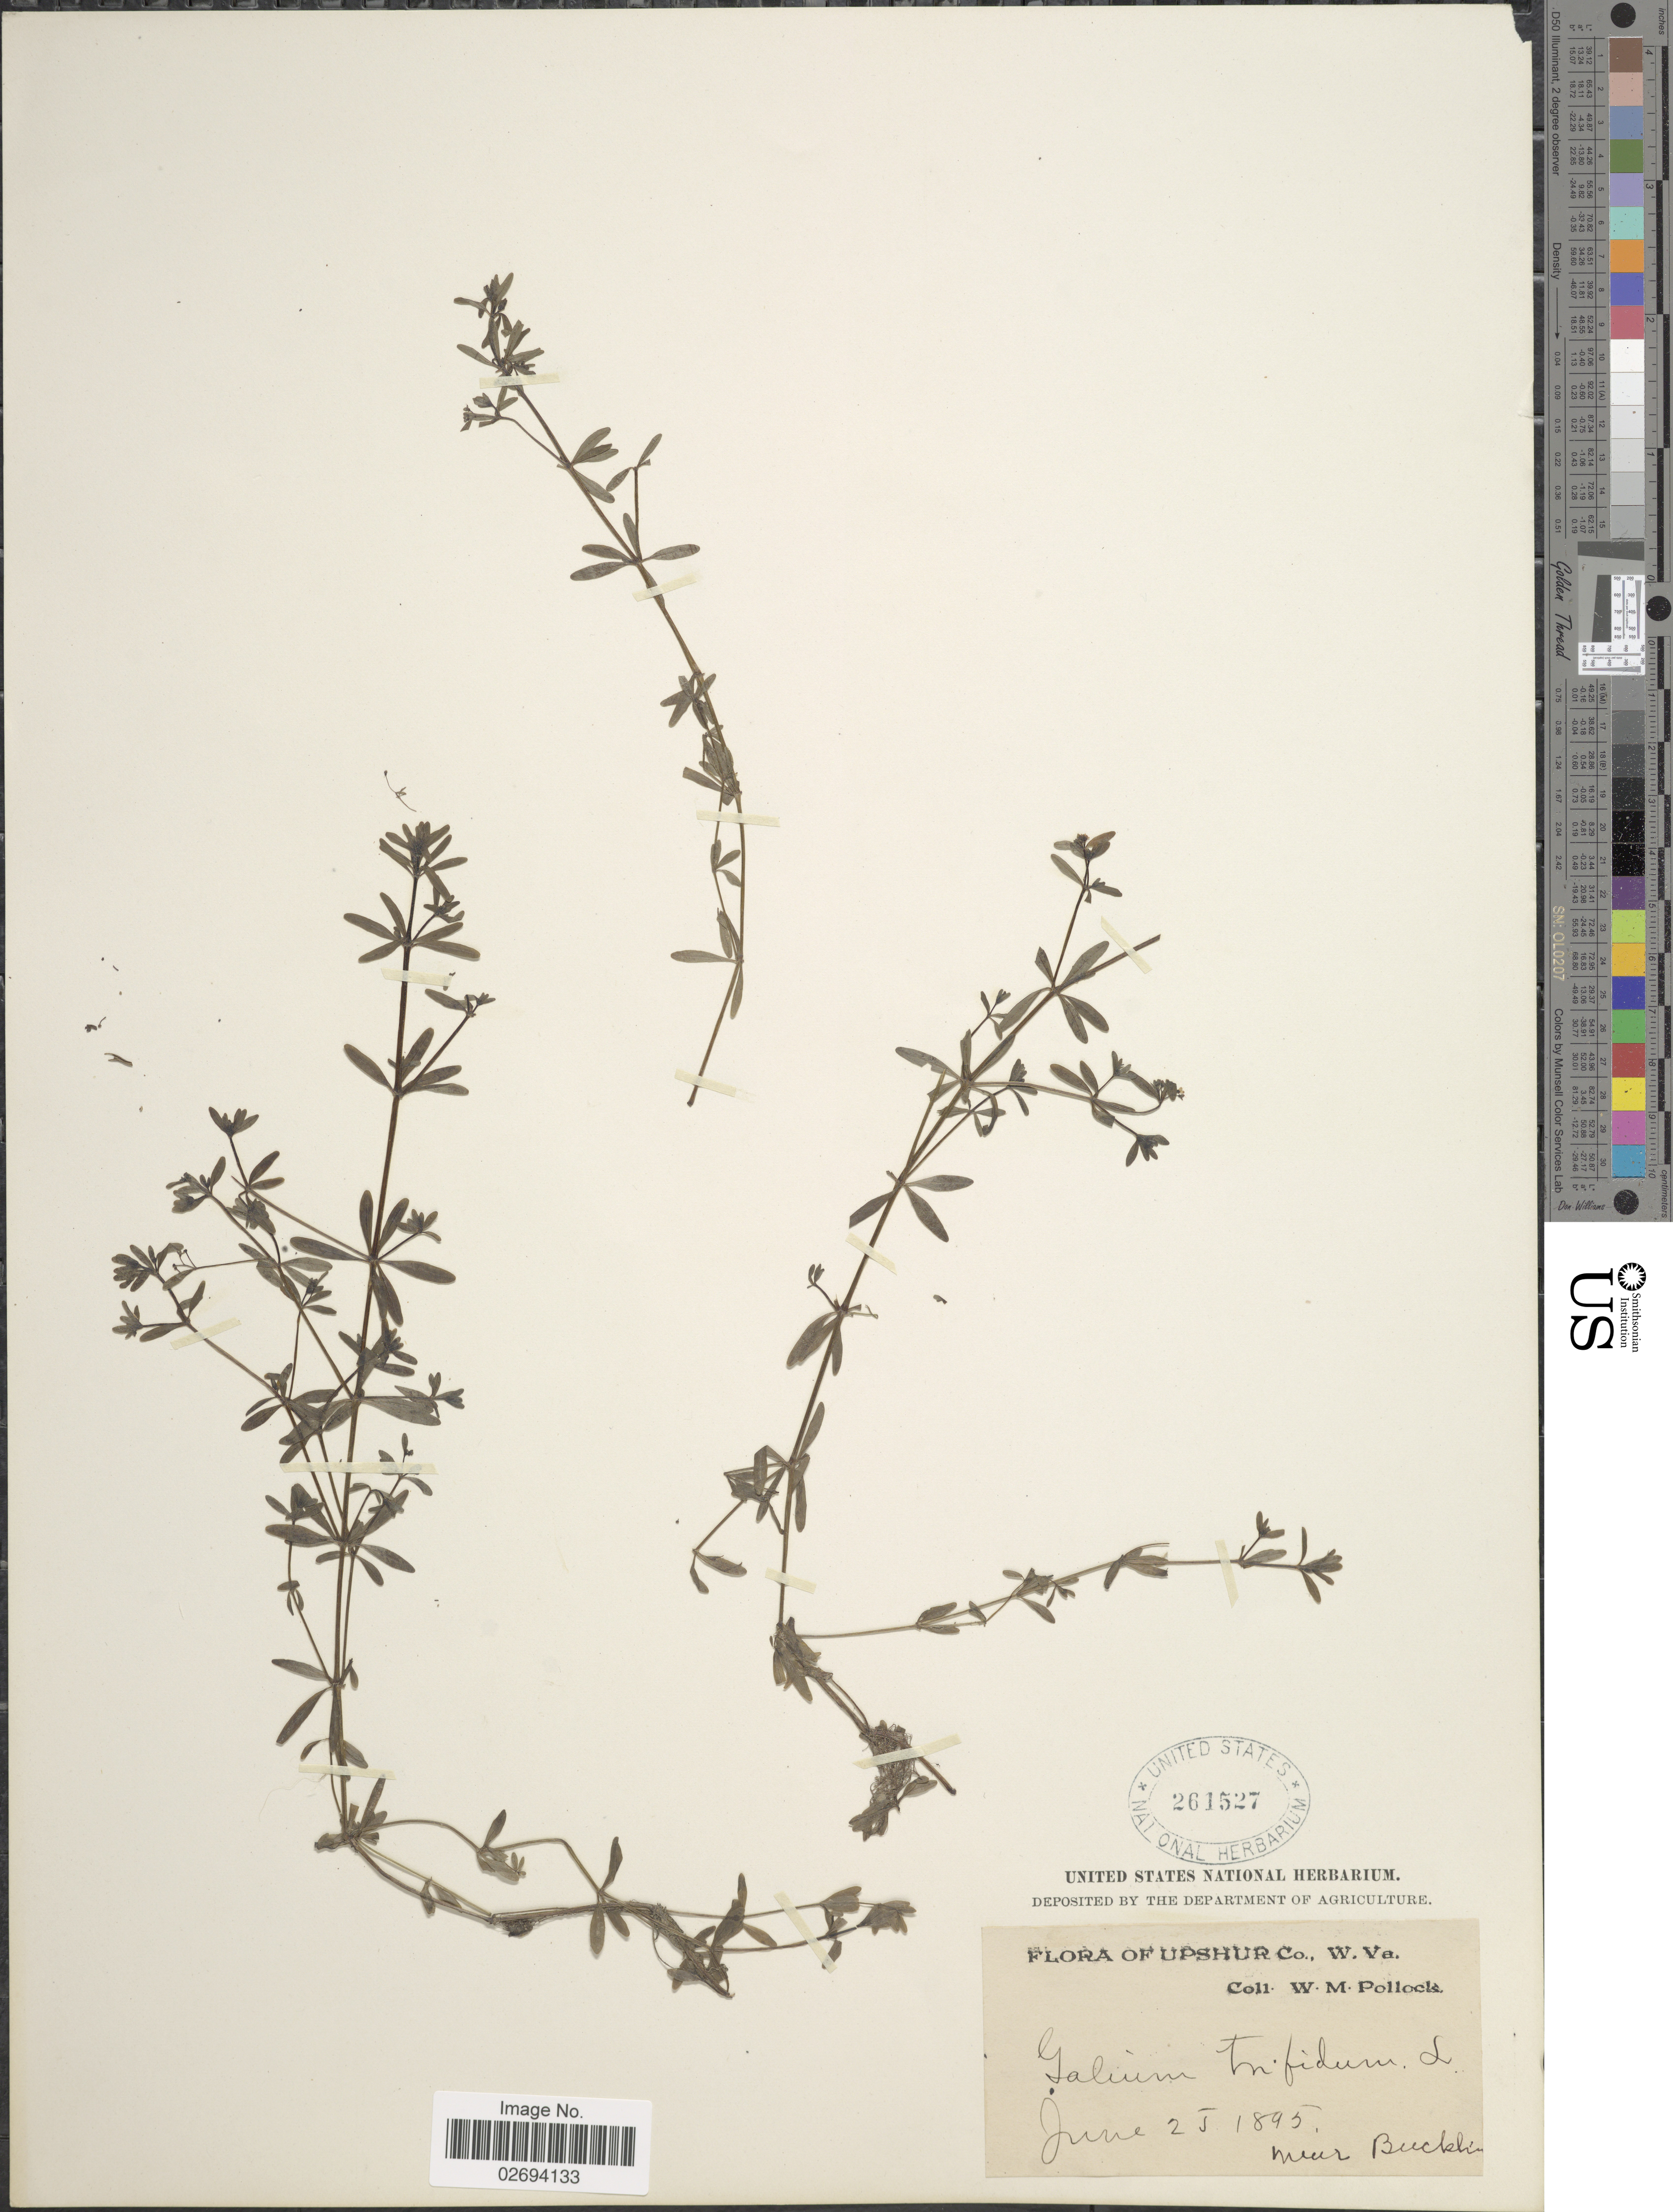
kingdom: Plantae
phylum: Tracheophyta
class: Magnoliopsida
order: Gentianales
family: Rubiaceae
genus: Galium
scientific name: Galium trifidum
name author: L.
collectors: W. M. Pollock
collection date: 1895-06-25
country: United States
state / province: West Virginia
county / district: Upshur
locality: near Buckhan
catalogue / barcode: US 261527